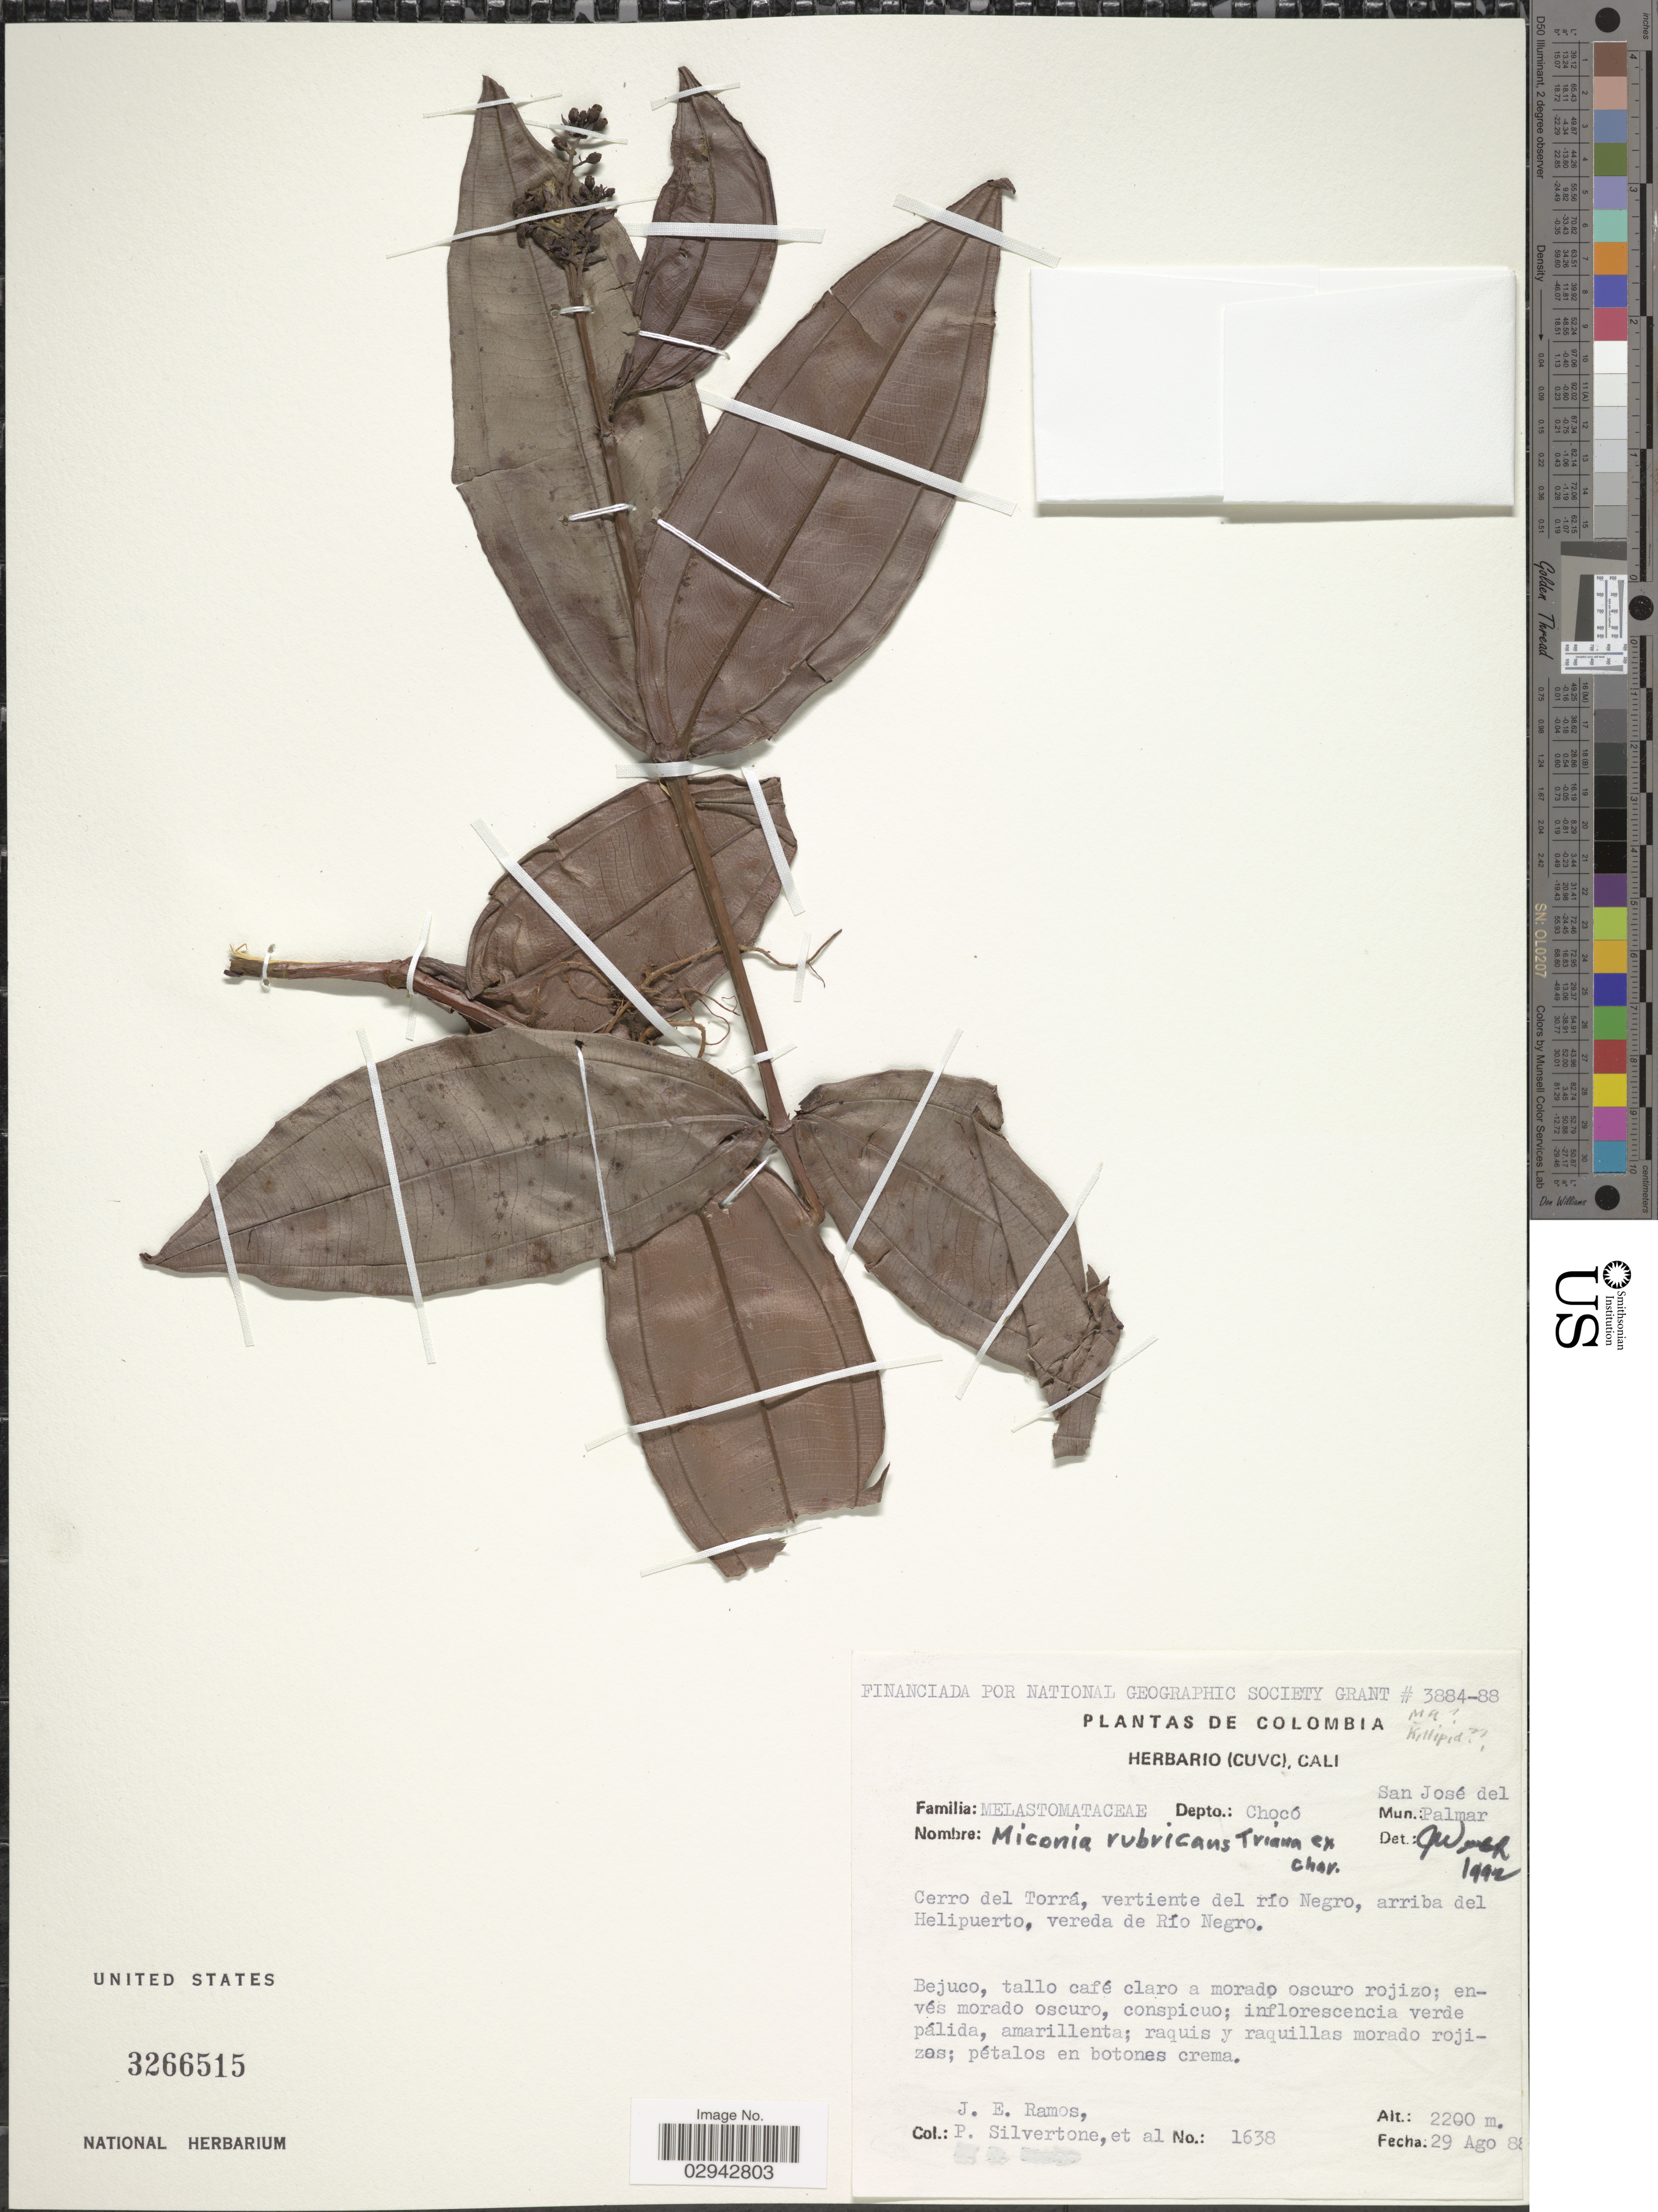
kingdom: Plantae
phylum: Tracheophyta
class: Magnoliopsida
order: Myrtales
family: Melastomataceae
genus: Miconia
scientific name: Miconia rufescens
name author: (Aubl.) DC.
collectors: J. E. Ramos, P. Silverstone & et al.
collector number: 1638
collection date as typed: Transcribed d/m/y: 29/8/88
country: Colombia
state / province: Chocó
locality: Depto.: Chocó. Mun.: San José del Palmar. Cerro del Torrá, vertiente del río Negro, arriba del Helipuerto, vereda de Río Negro.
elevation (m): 2200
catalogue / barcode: US 3266515